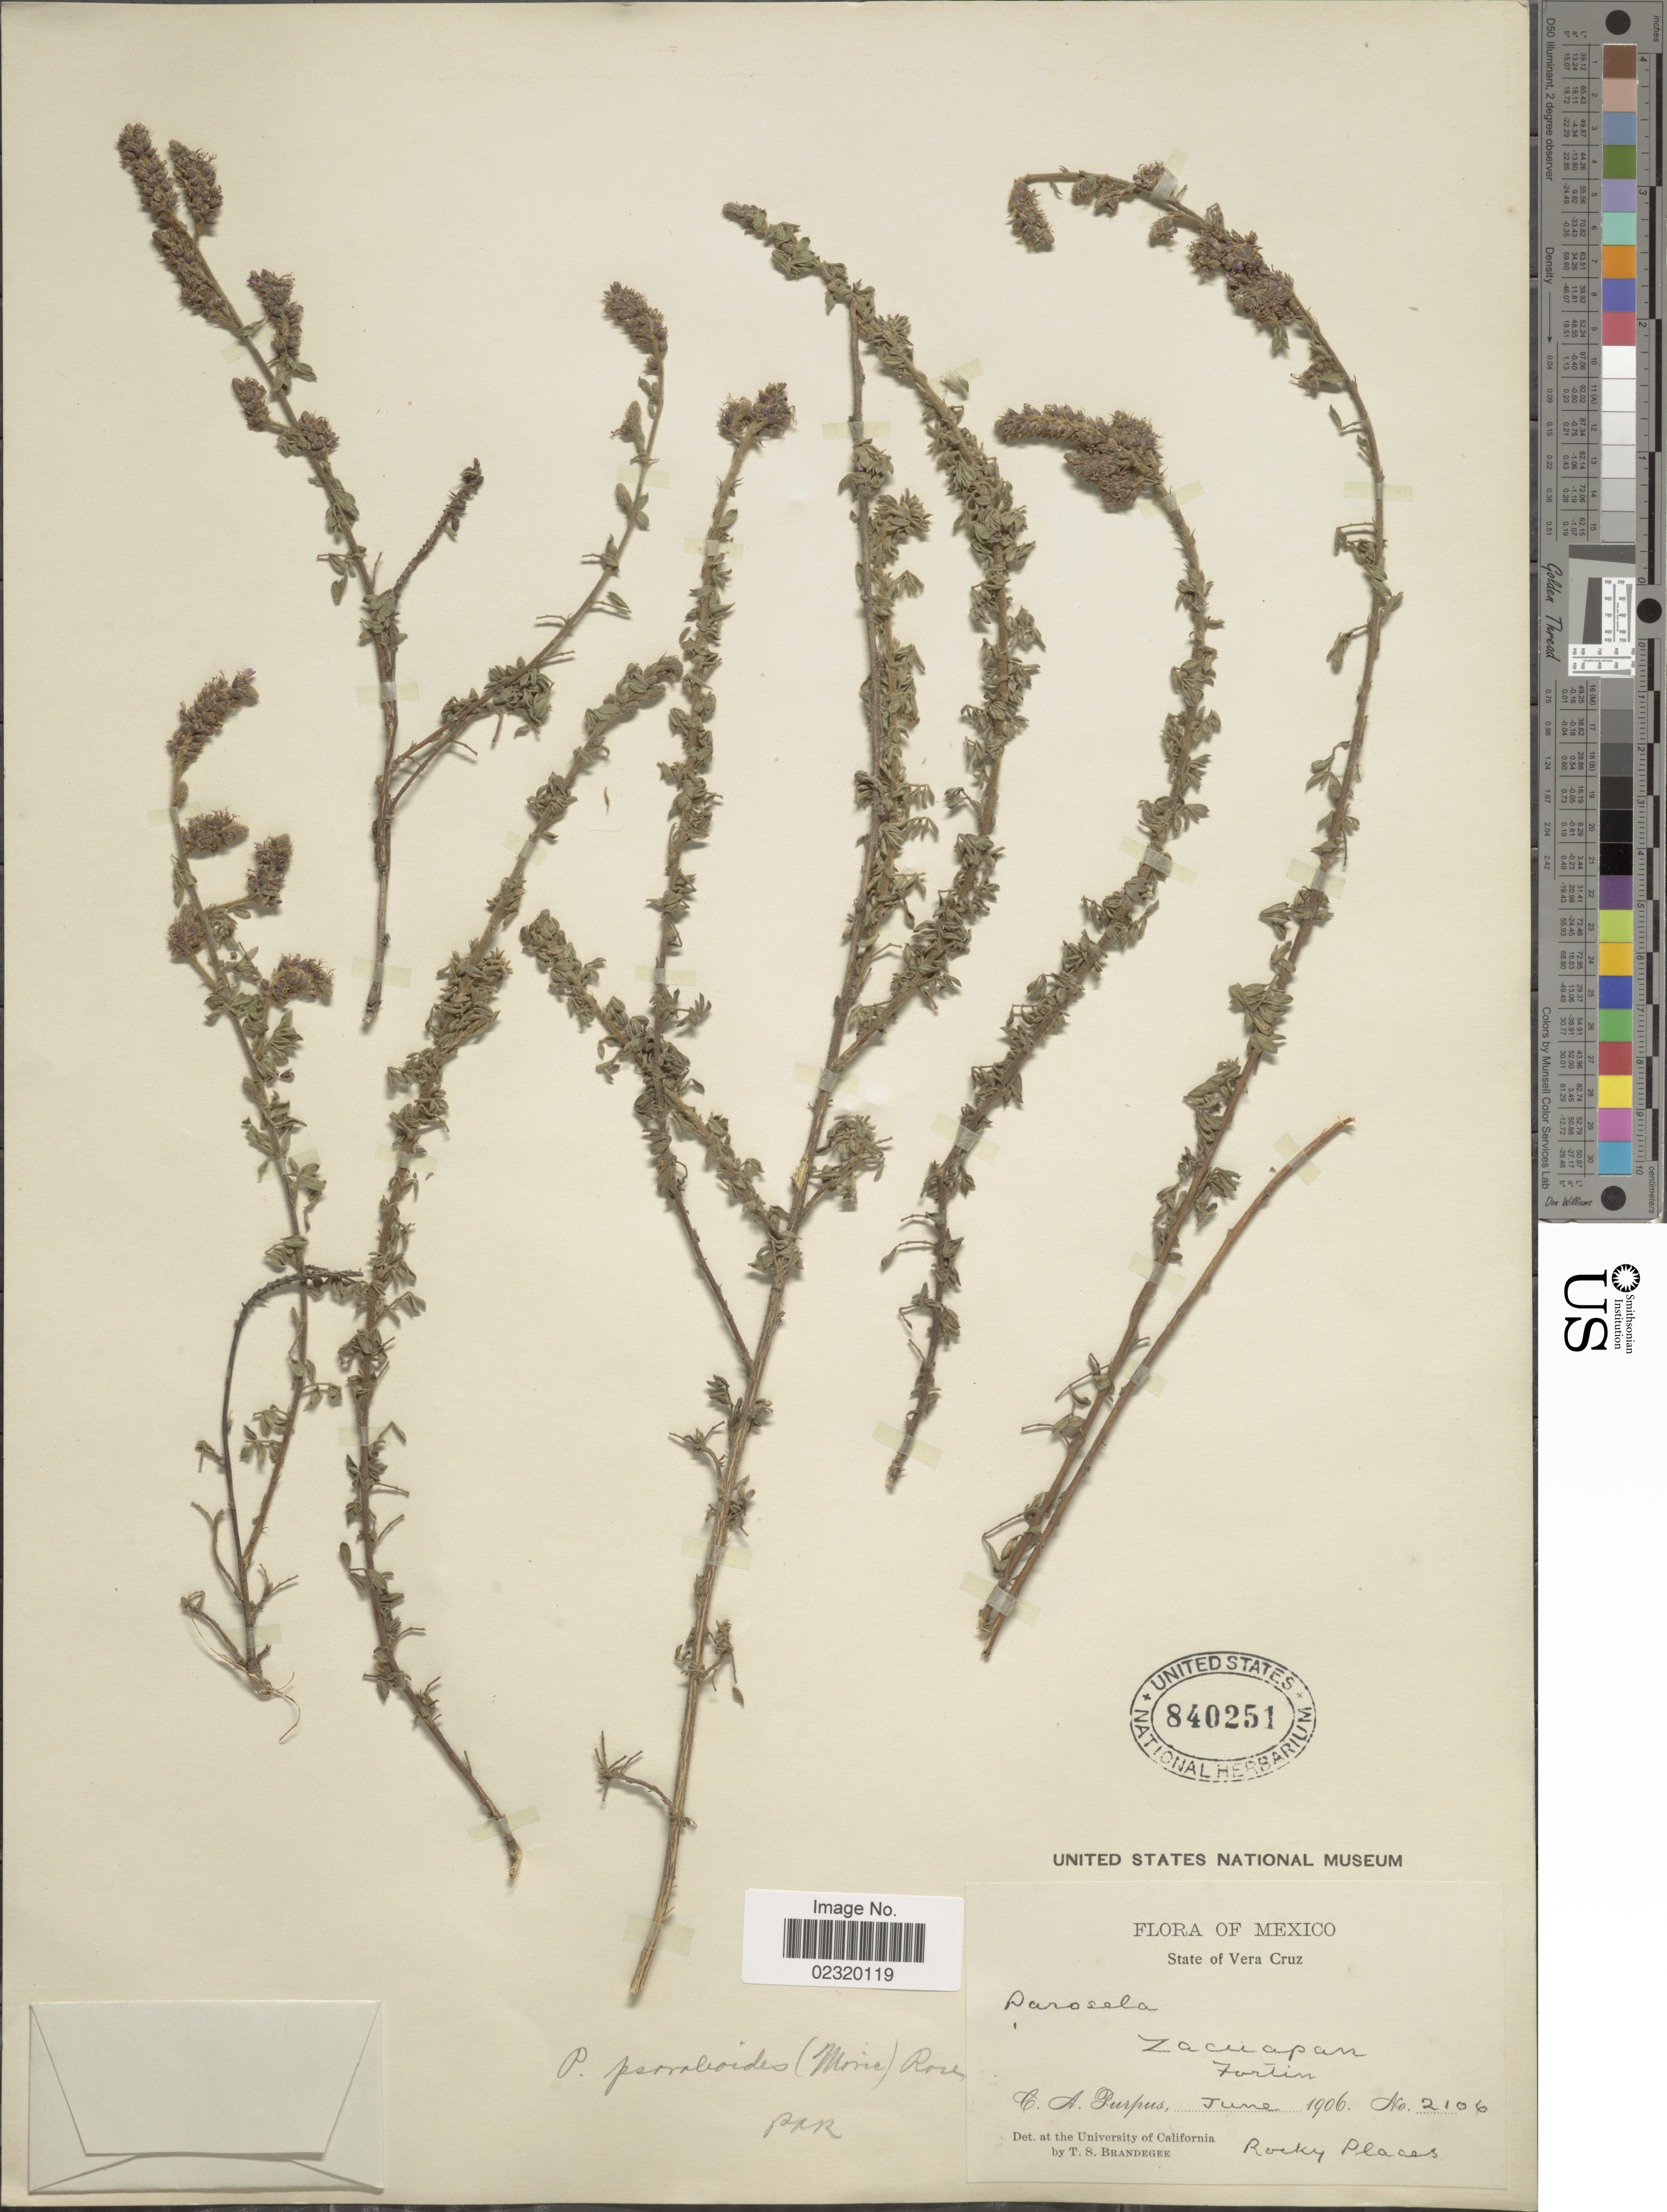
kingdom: Plantae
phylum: Tracheophyta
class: Magnoliopsida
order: Fabales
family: Fabaceae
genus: Dalea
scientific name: Dalea tomentosa var. psoraleoides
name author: (Moric.) Barneby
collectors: C. A. Purpus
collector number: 2106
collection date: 1906-06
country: Mexico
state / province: Veracruz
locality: Vera Cruz. Zacuapan Fortin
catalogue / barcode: US 840251